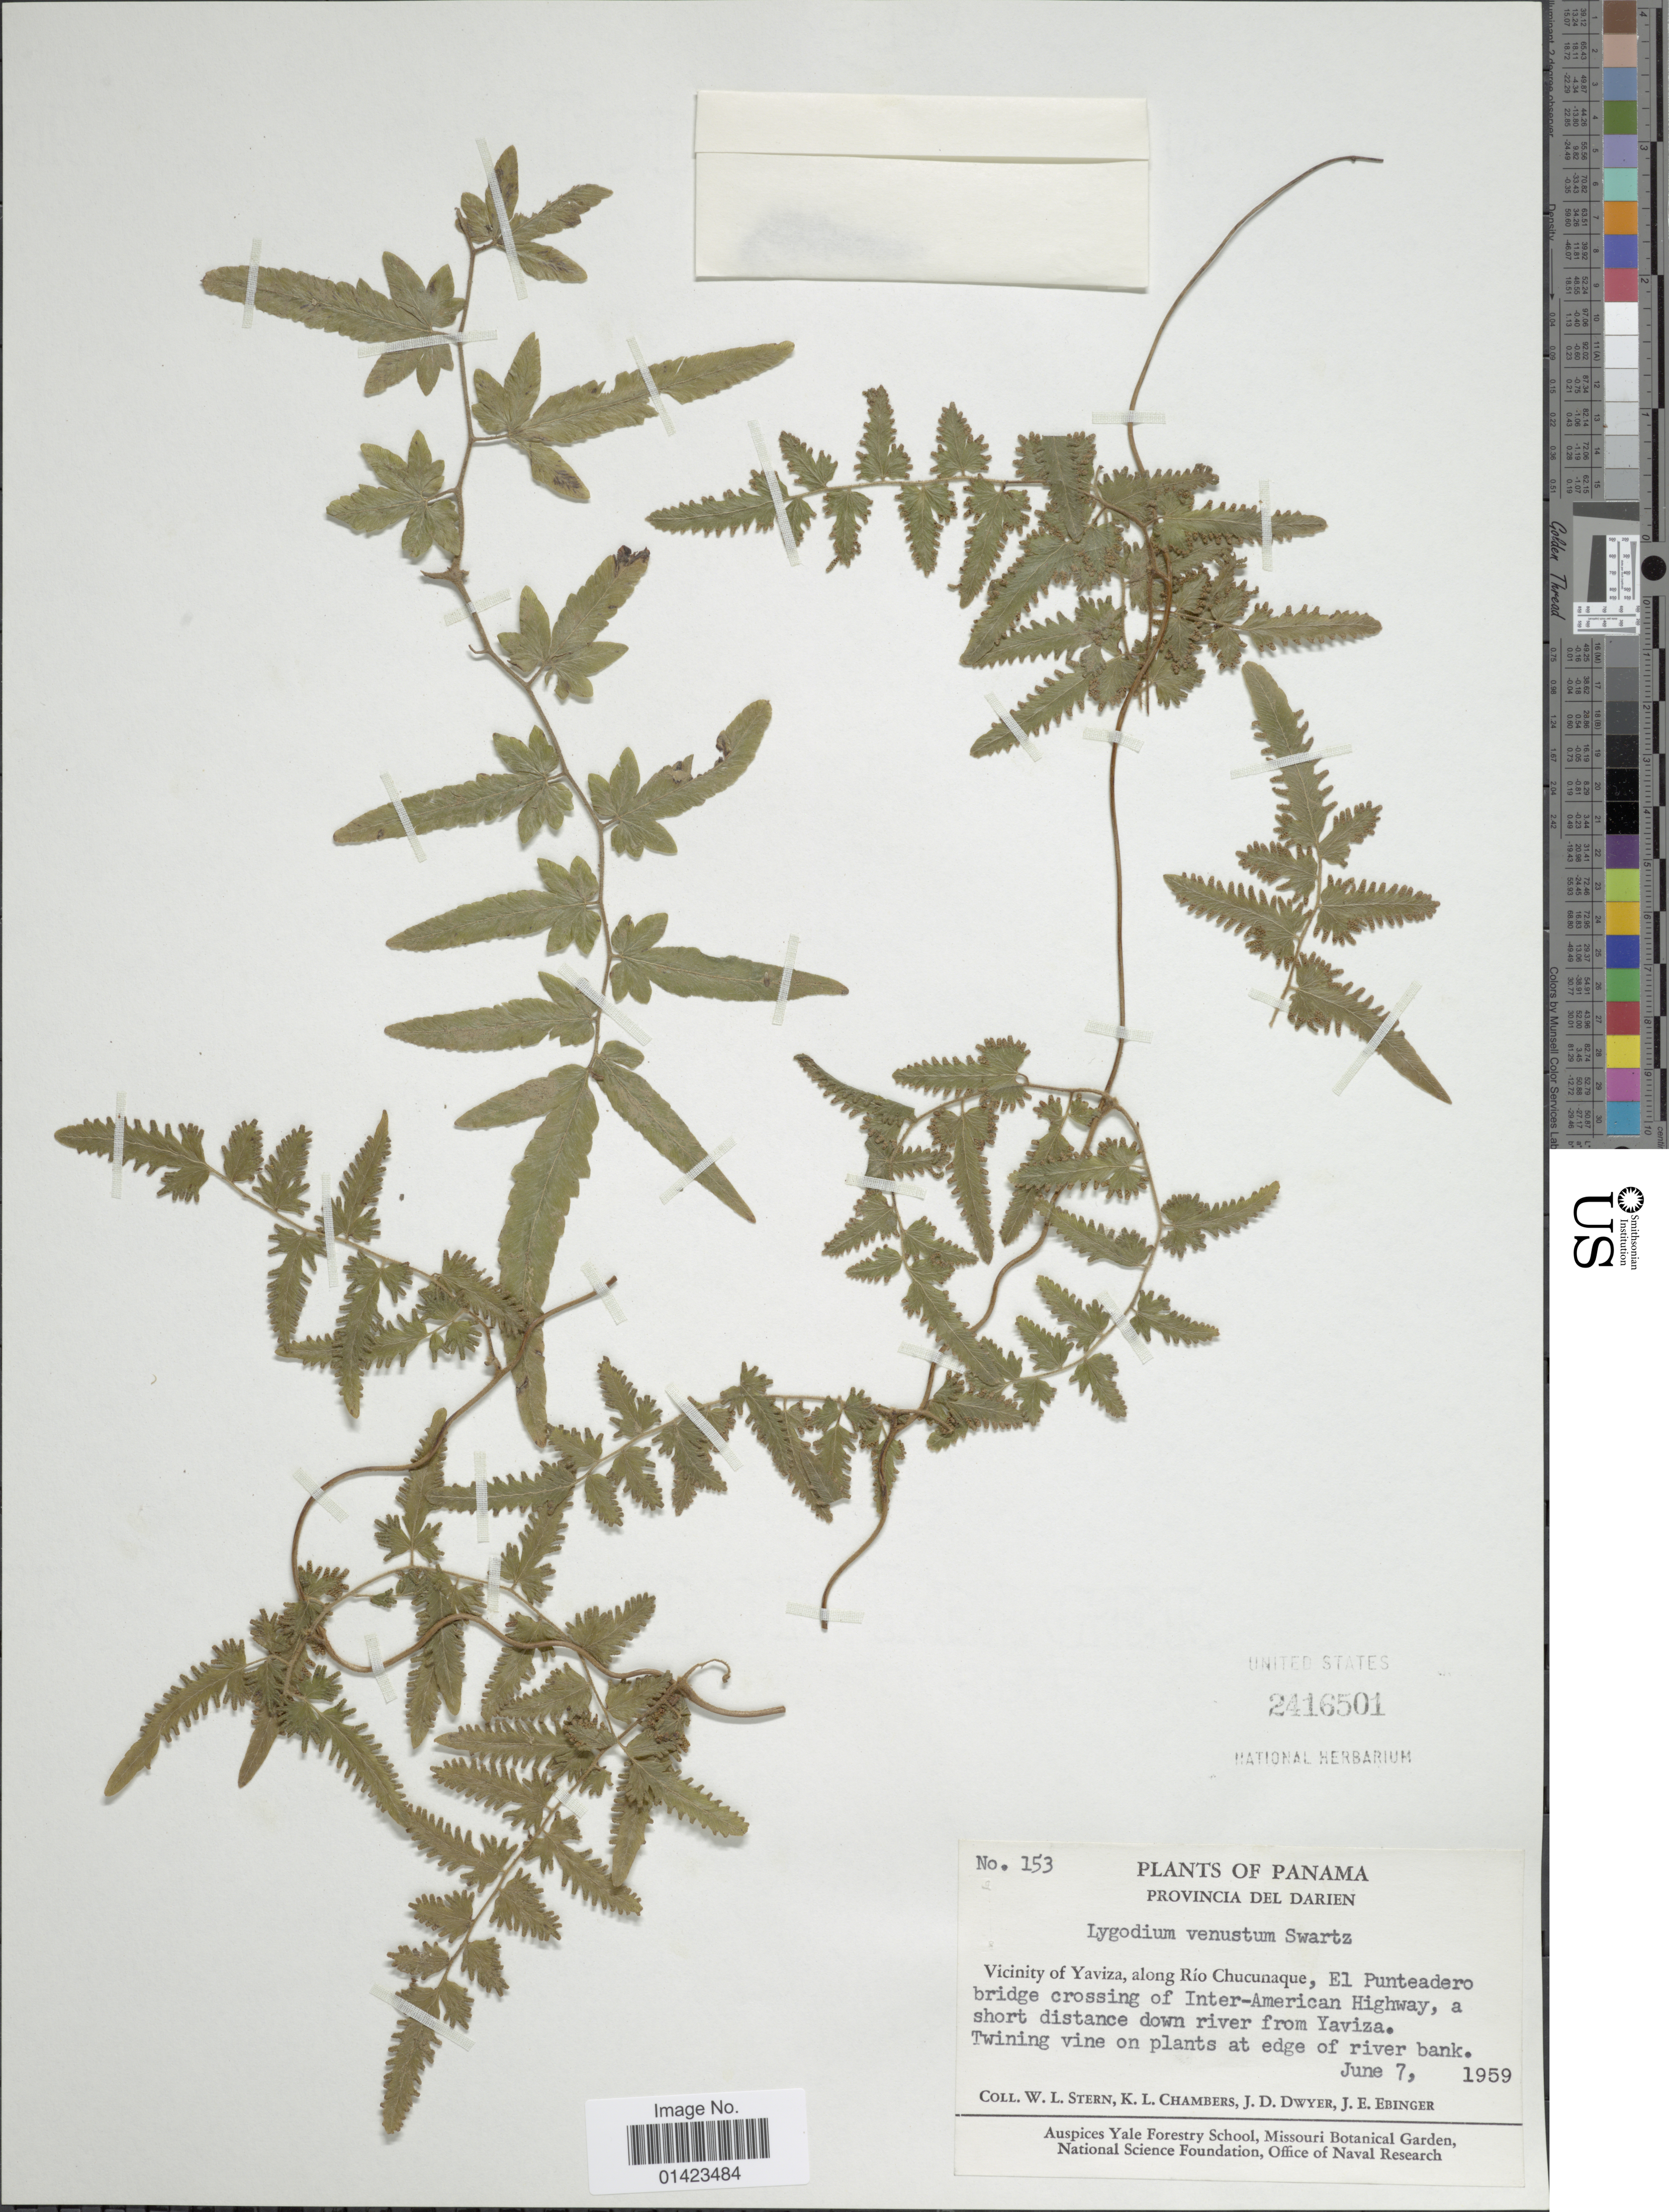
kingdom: Plantae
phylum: Tracheophyta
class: Polypodiopsida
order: Schizaeales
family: Lygodiaceae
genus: Lygodium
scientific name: Lygodium venustum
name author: Sw.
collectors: W. L. Stern, K. Chambers, J. D. Dwyer & J. Ebinger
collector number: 153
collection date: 1959-06-07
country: Panama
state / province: Darién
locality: Provincia del Darien, Vicinity of Yaviza, along Rio Chucunaque, El Punteadero bridge crossing of Inter-American Highway, a short distance down river from Yaviza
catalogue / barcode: US 2416501